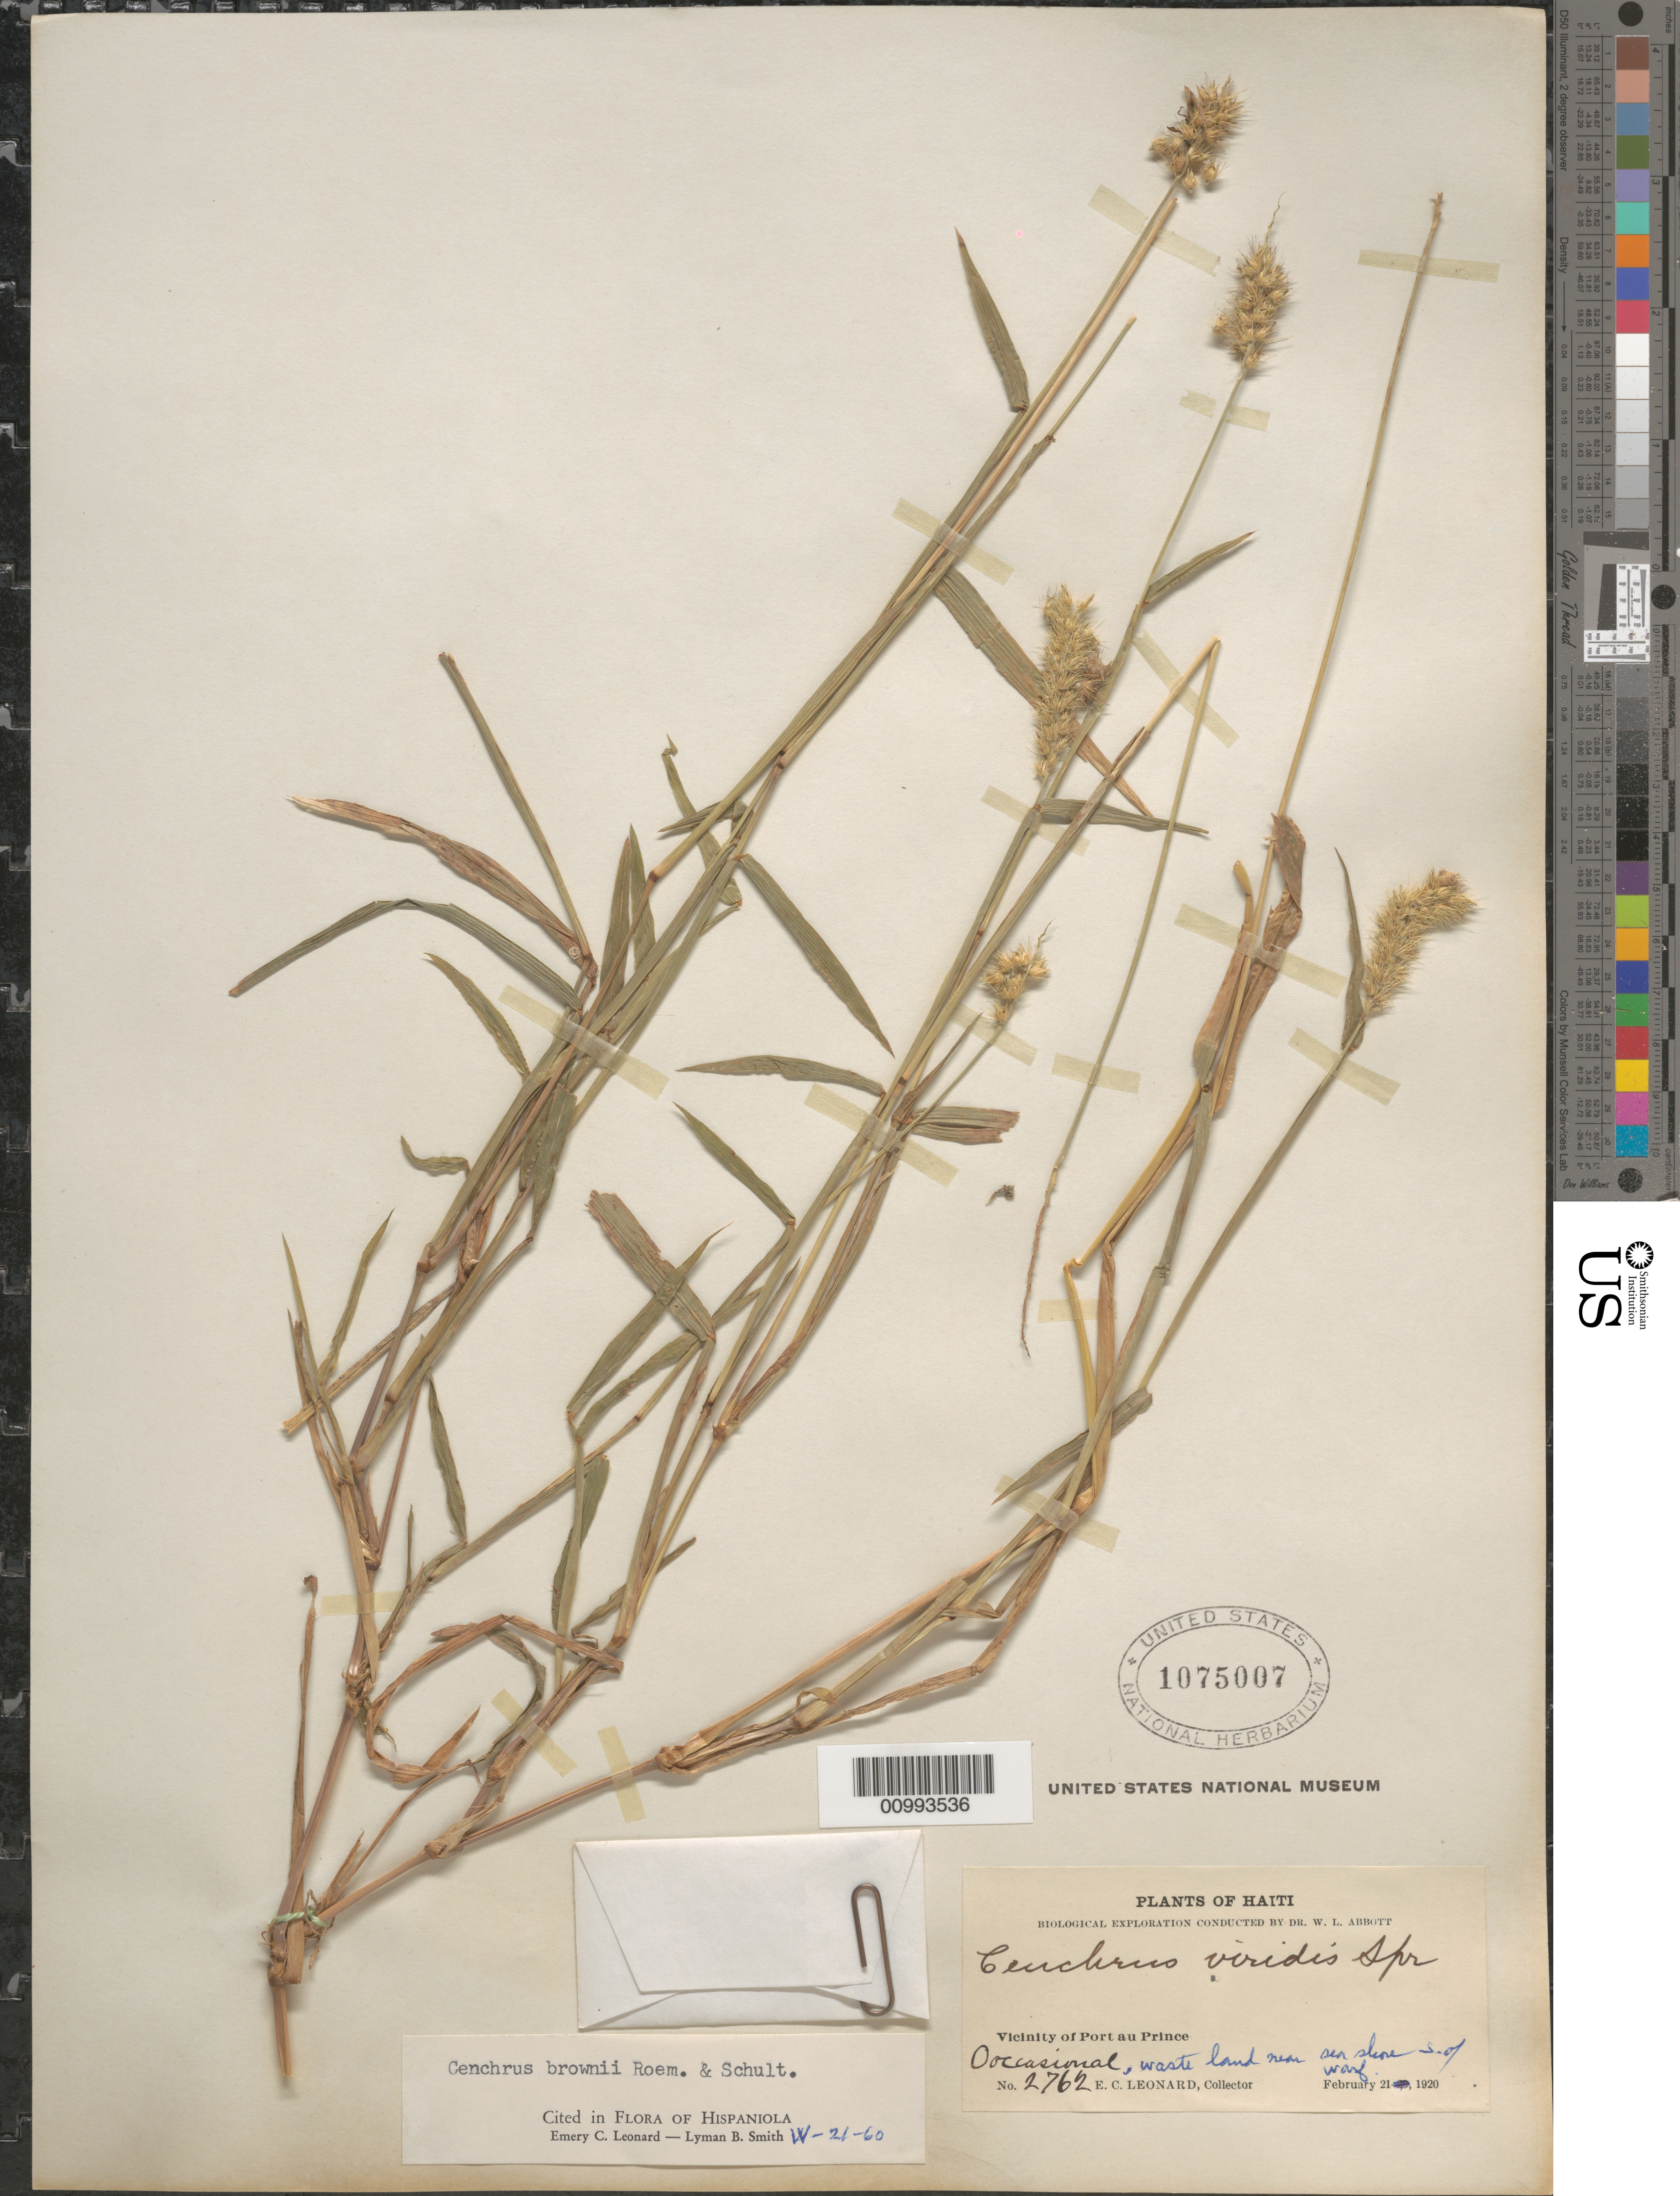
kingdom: Plantae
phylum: Tracheophyta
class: Liliopsida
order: Poales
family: Poaceae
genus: Cenchrus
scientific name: Cenchrus brownii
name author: Roem. & Schult.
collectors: E. C. Leonard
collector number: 2762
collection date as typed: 21 Feb 1920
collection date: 1920-02-21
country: Haiti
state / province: Nord-Óuest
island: Hispaniola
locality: Vicinity of Port au Prince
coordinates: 0 N, 0 E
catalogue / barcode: US 1075007